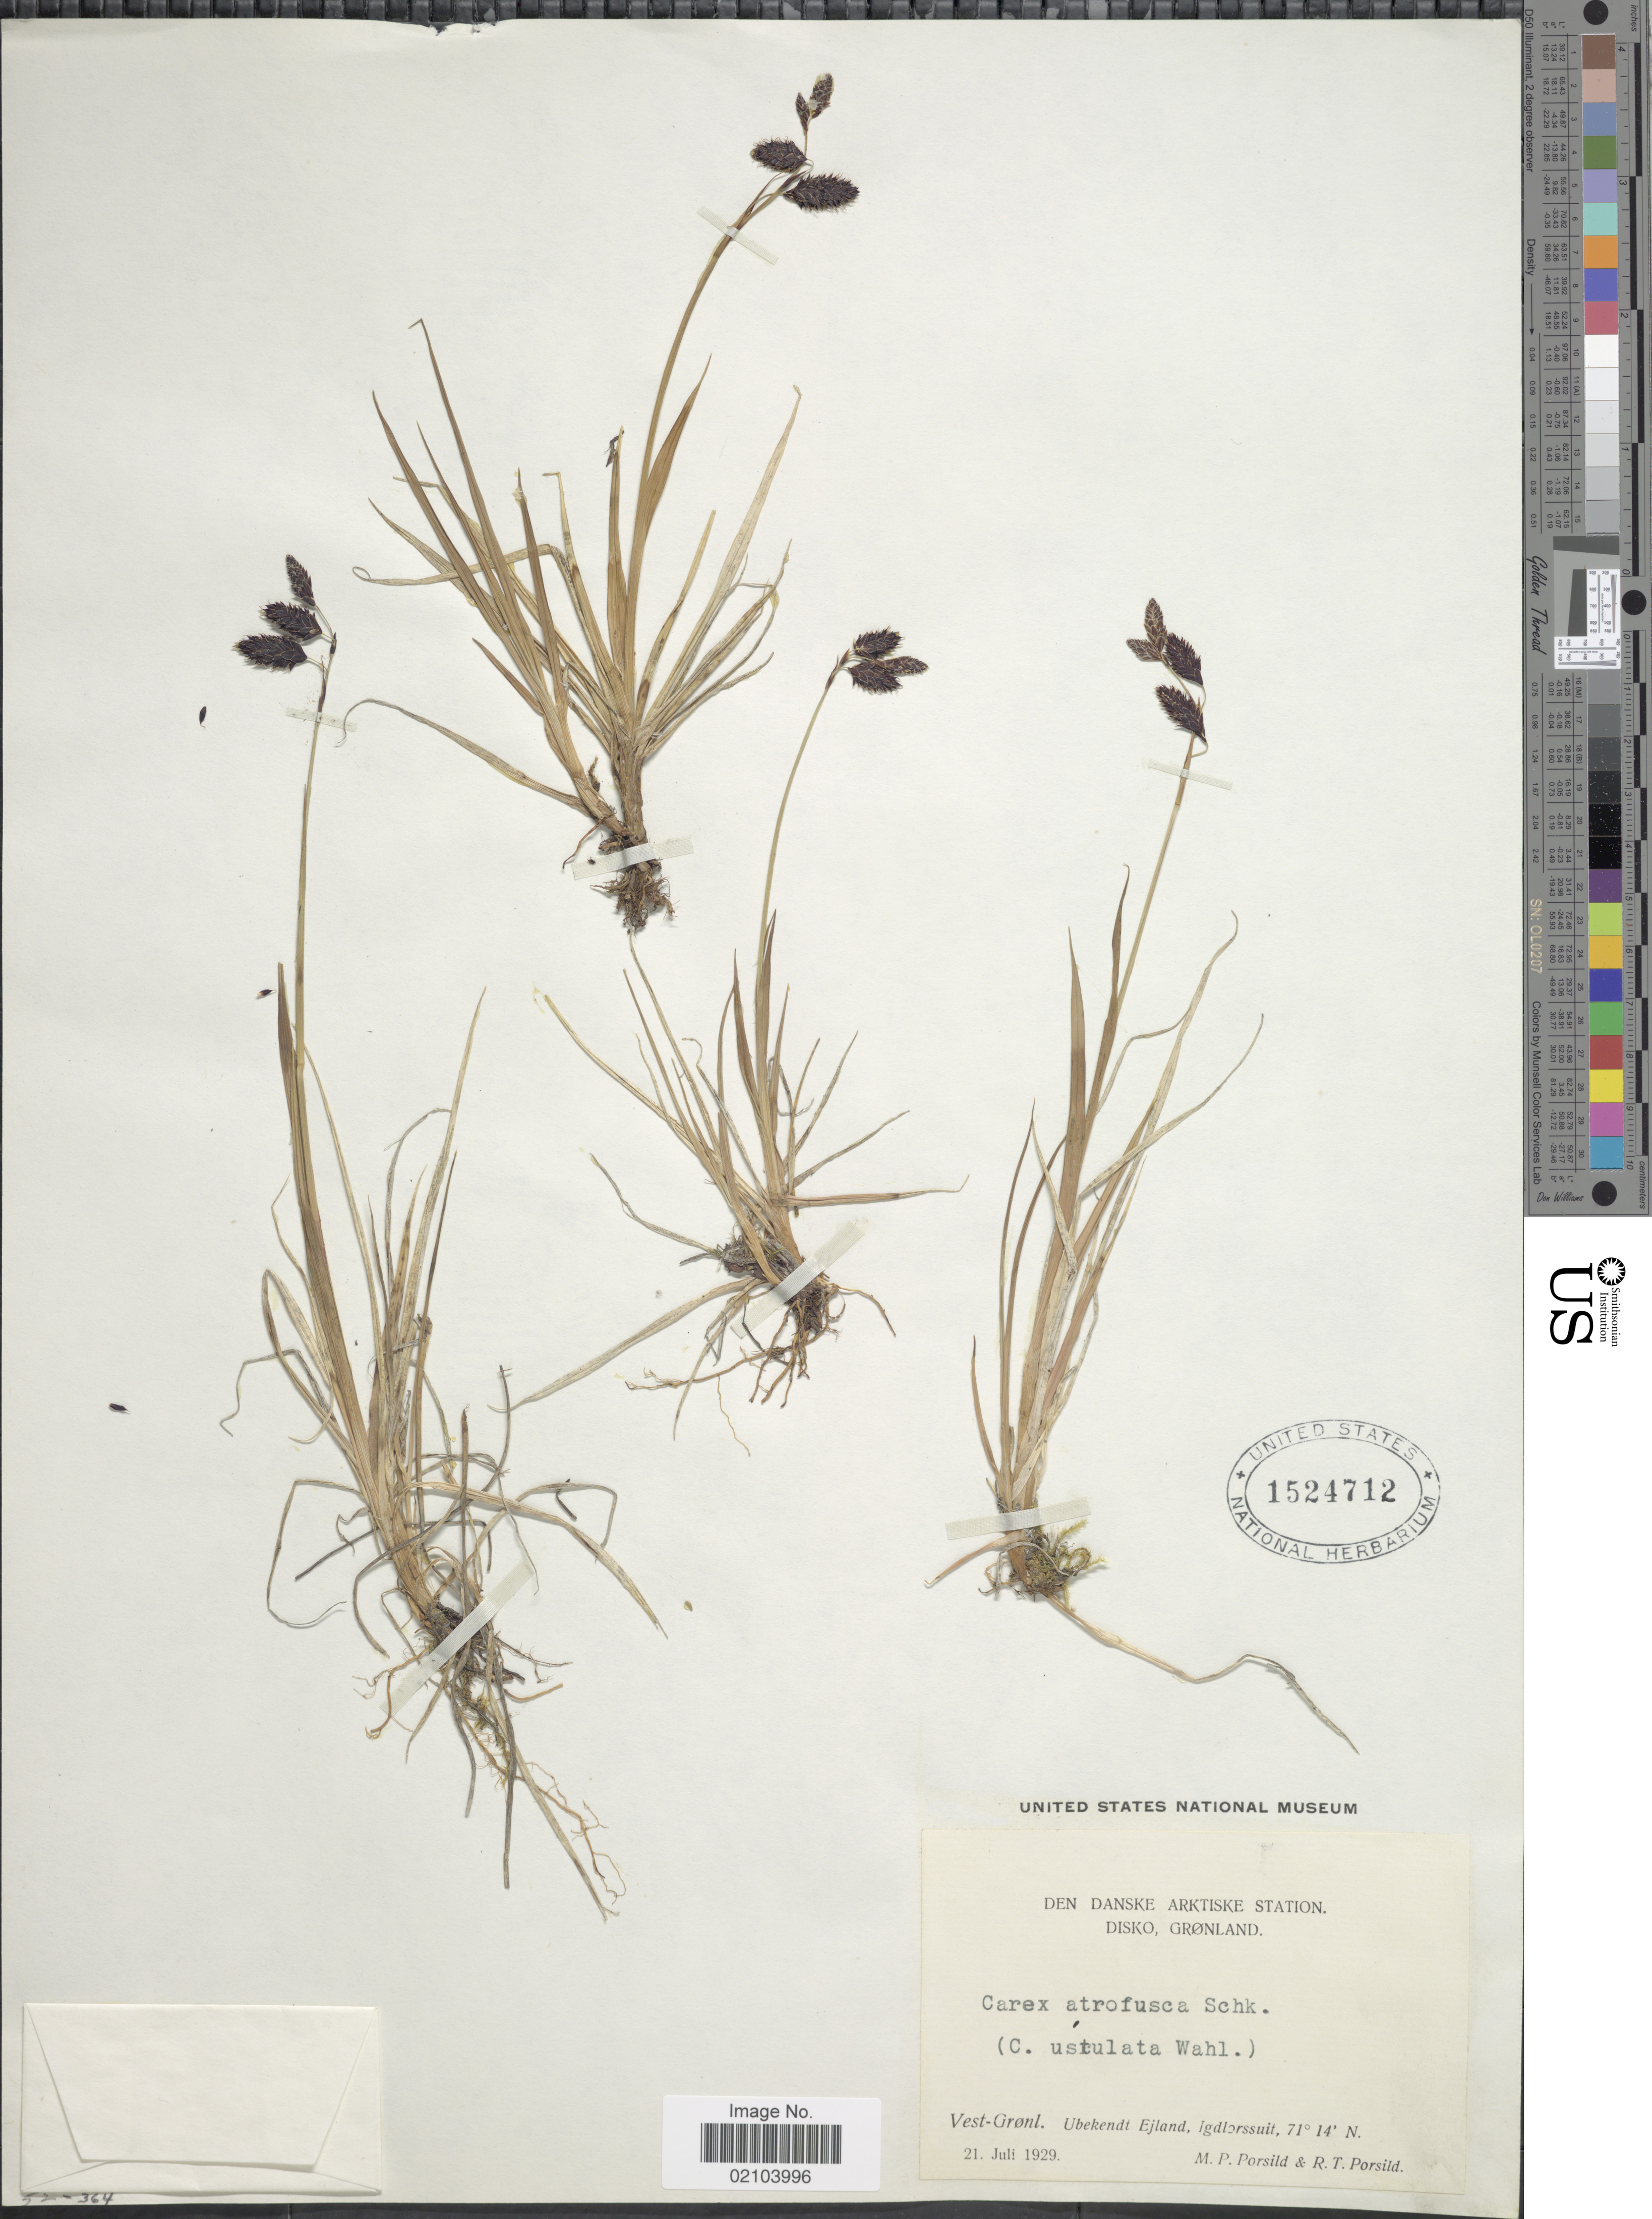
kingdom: Plantae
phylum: Tracheophyta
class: Liliopsida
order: Poales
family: Cyperaceae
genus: Carex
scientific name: Carex atrofusca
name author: Schkuhr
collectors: M. P. Porsild & R. T. Porsild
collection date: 1929-07-21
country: Greenland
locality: Den Danske Arktiske Station. Disko, Gronland. Vest-Gronl. Ubekendt Ejland, igdlorssuit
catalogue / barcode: US 1524712